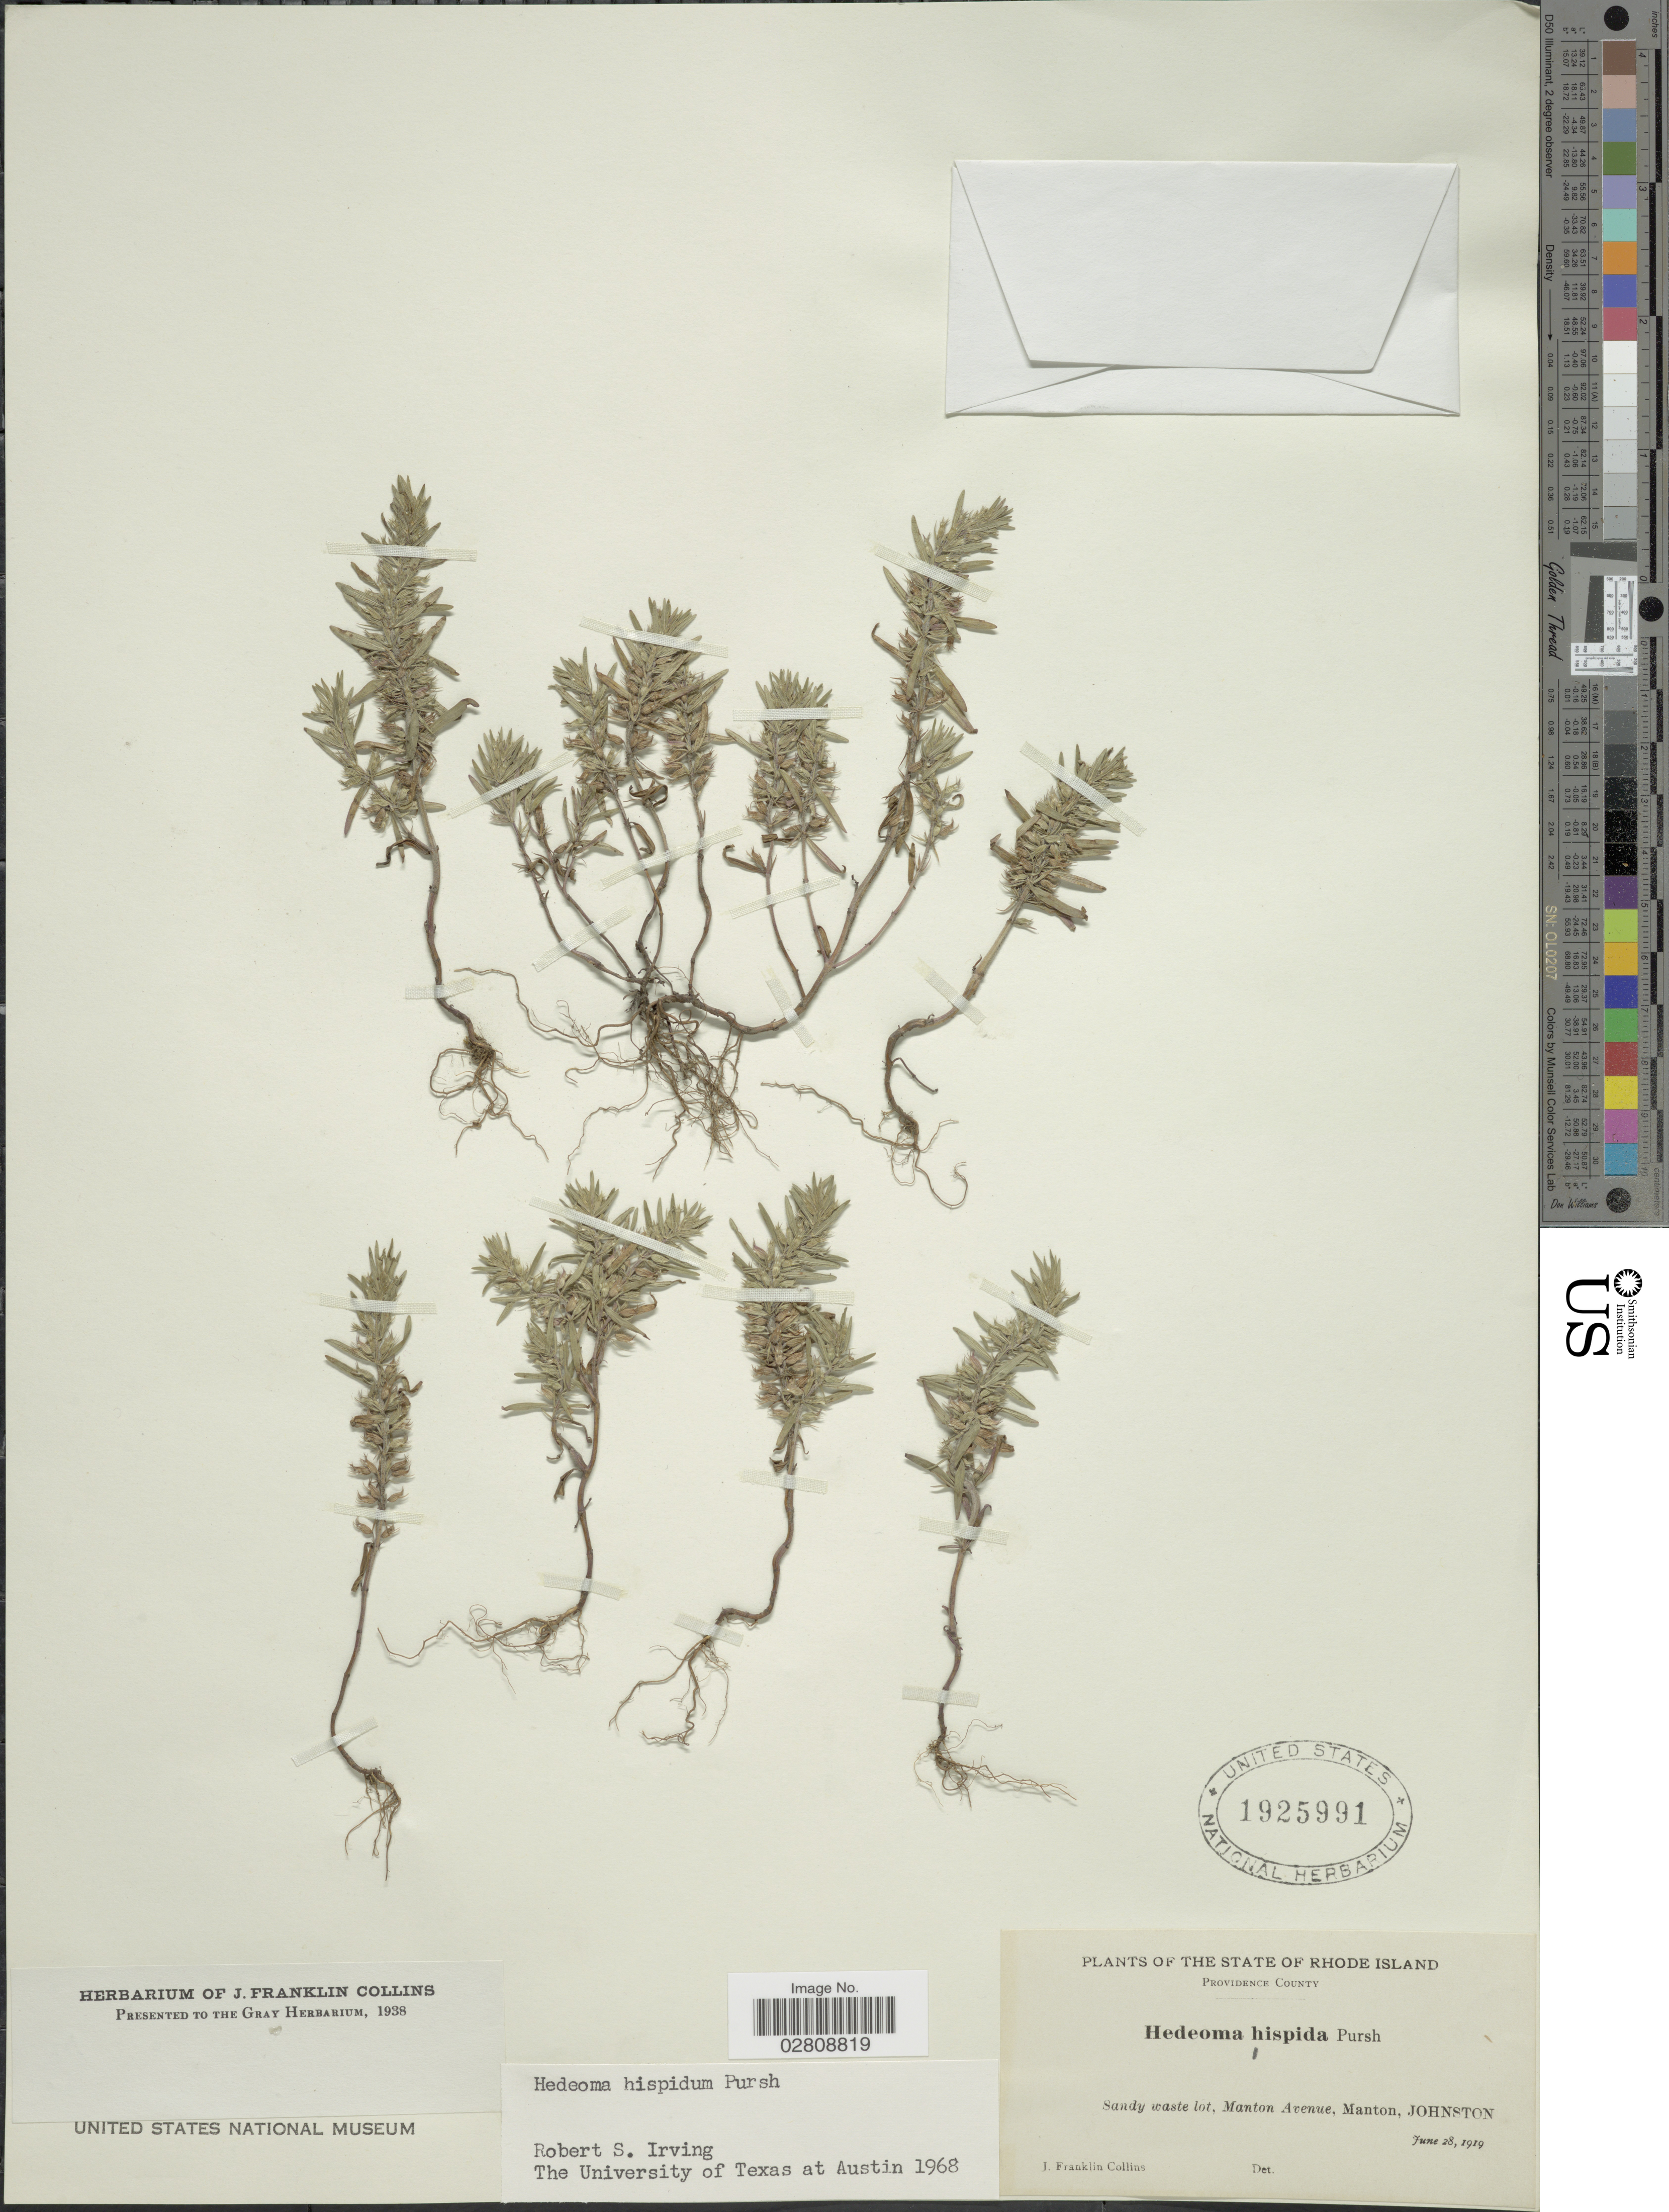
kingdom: Plantae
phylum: Tracheophyta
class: Magnoliopsida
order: Lamiales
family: Lamiaceae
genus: Hedeoma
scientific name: Hedeoma hispida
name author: Pursh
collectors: J. Collins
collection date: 1919-06-28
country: United States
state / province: Rhode Island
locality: Providence County. Sandy waste lot, Manton Avenue, Manton, Johnston.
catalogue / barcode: US 1925991